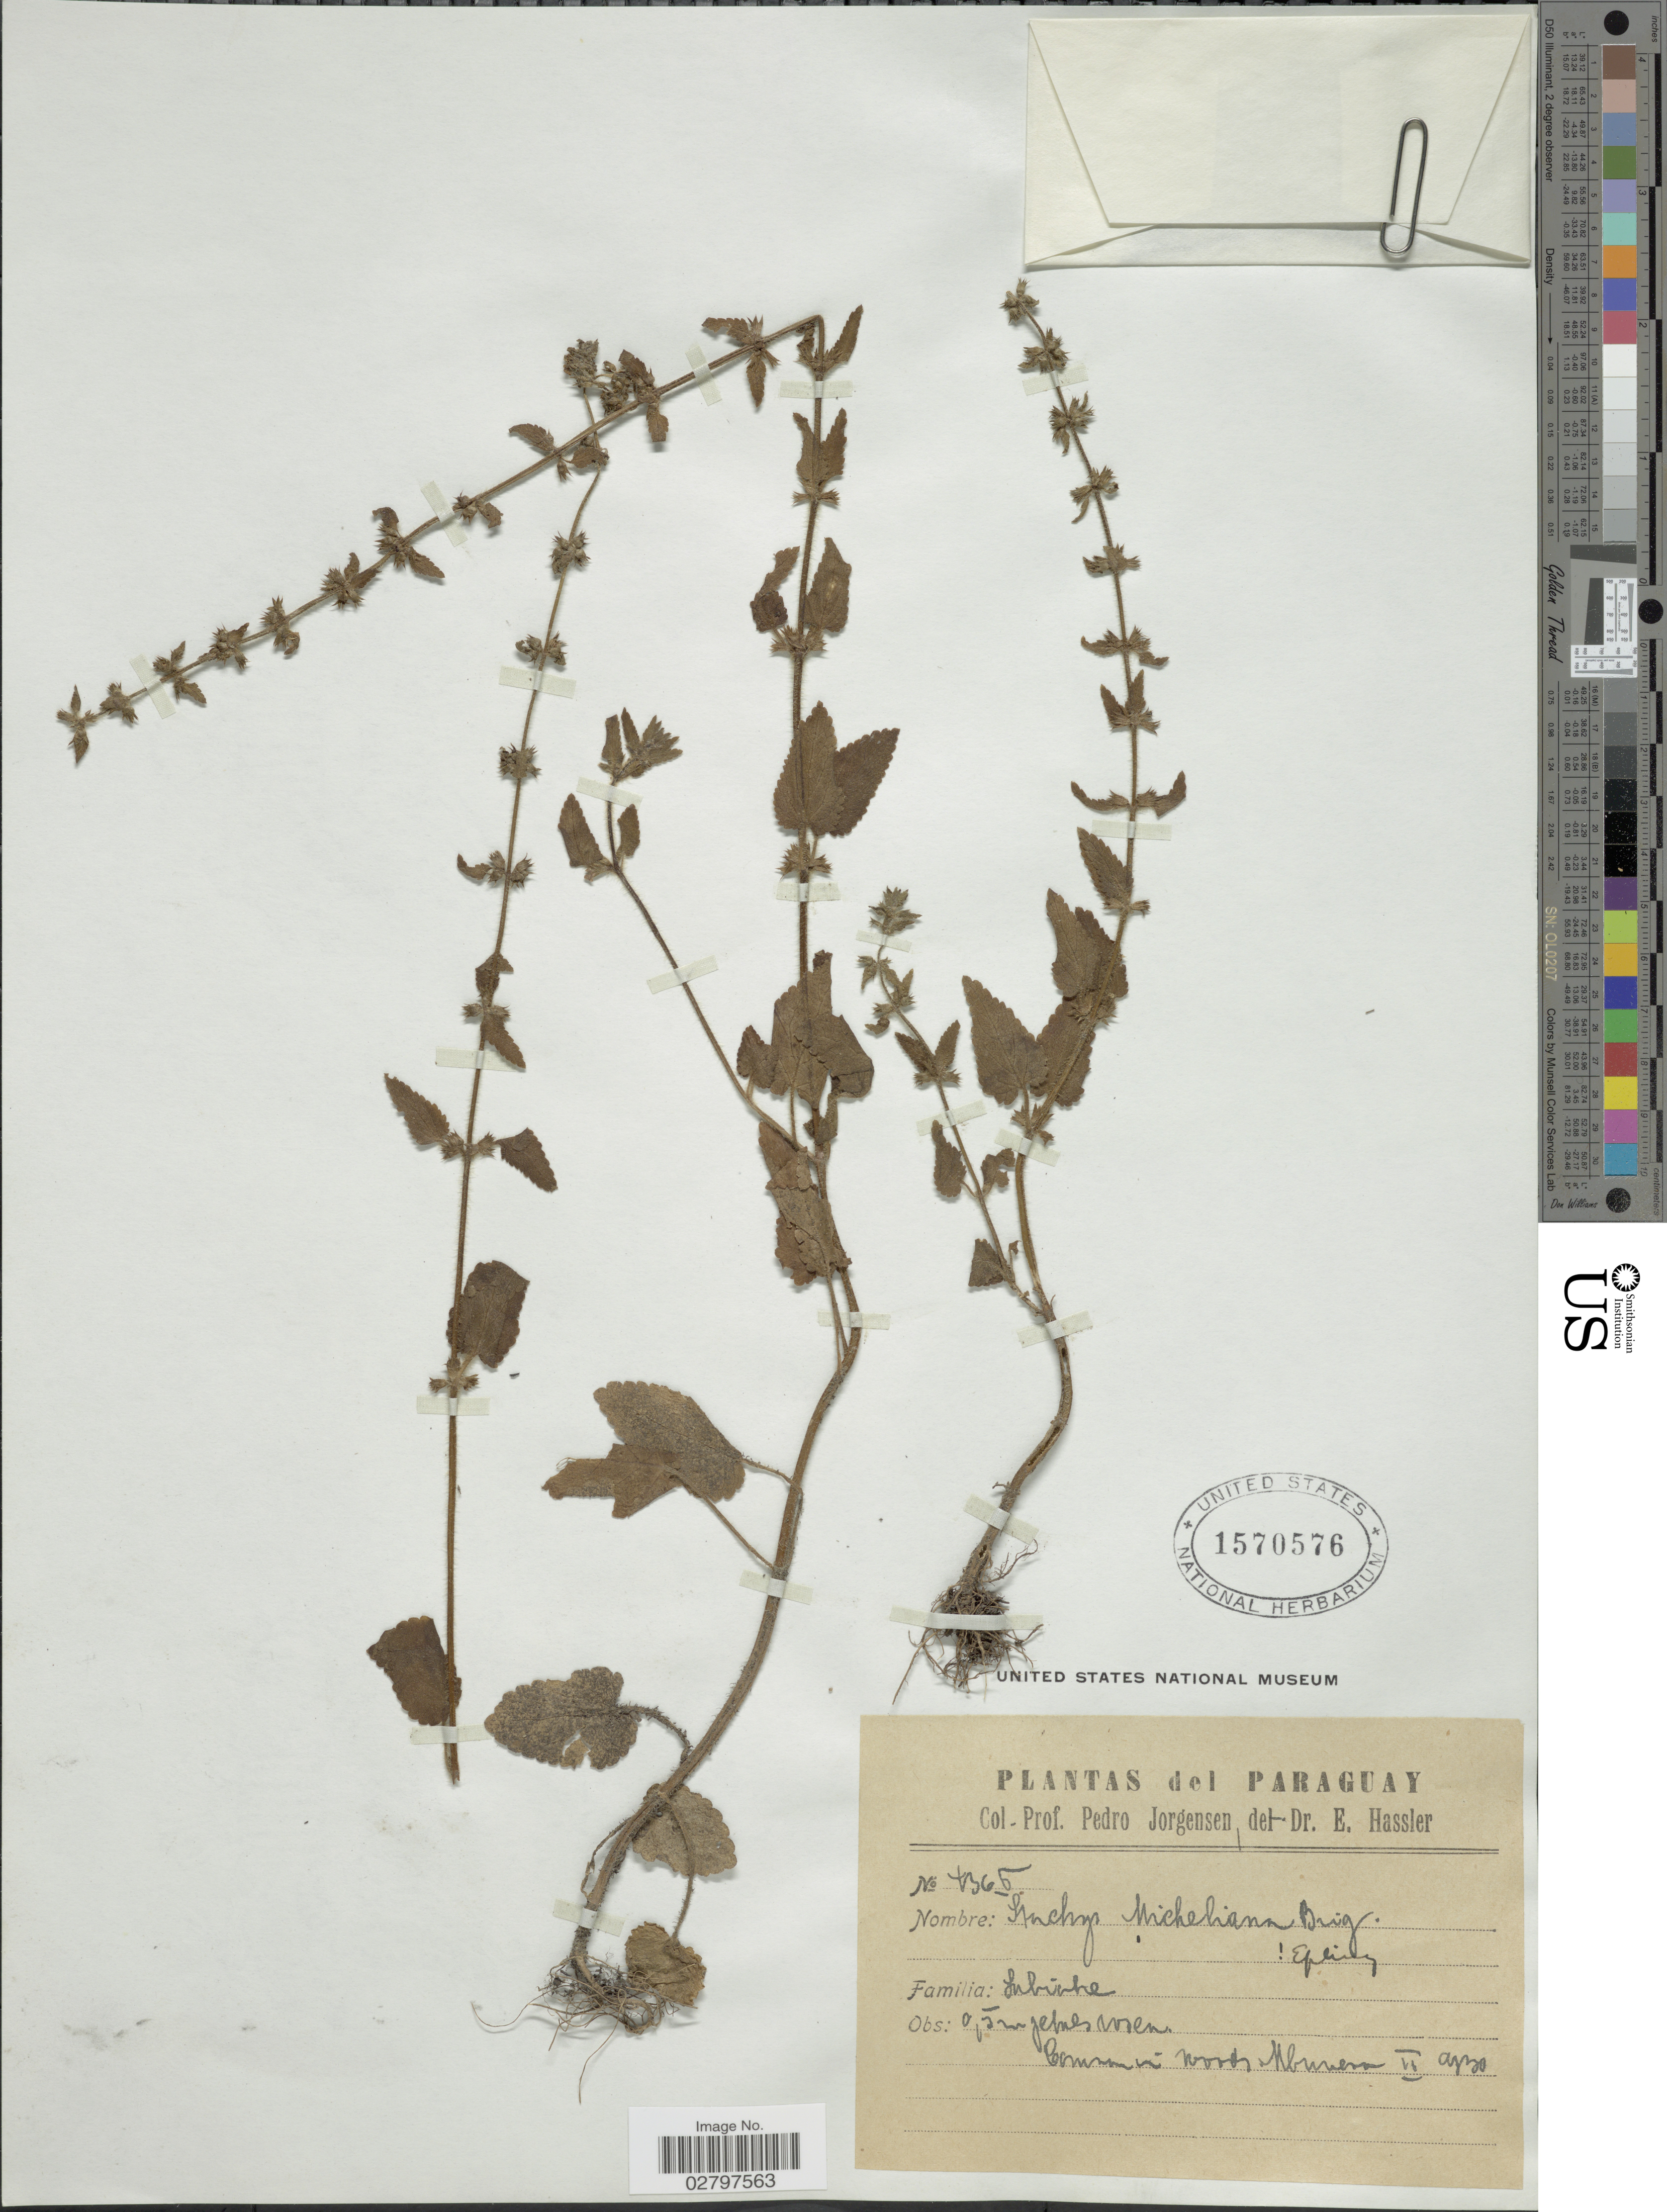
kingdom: Plantae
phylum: Tracheophyta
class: Magnoliopsida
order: Lamiales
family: Lamiaceae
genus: Stachys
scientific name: Stachys micheliana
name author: Briq. ex Micheli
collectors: P. Jörgensen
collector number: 4366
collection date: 1930-02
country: Paraguay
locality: Woods Ubunen [interpreted]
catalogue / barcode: US 1570576